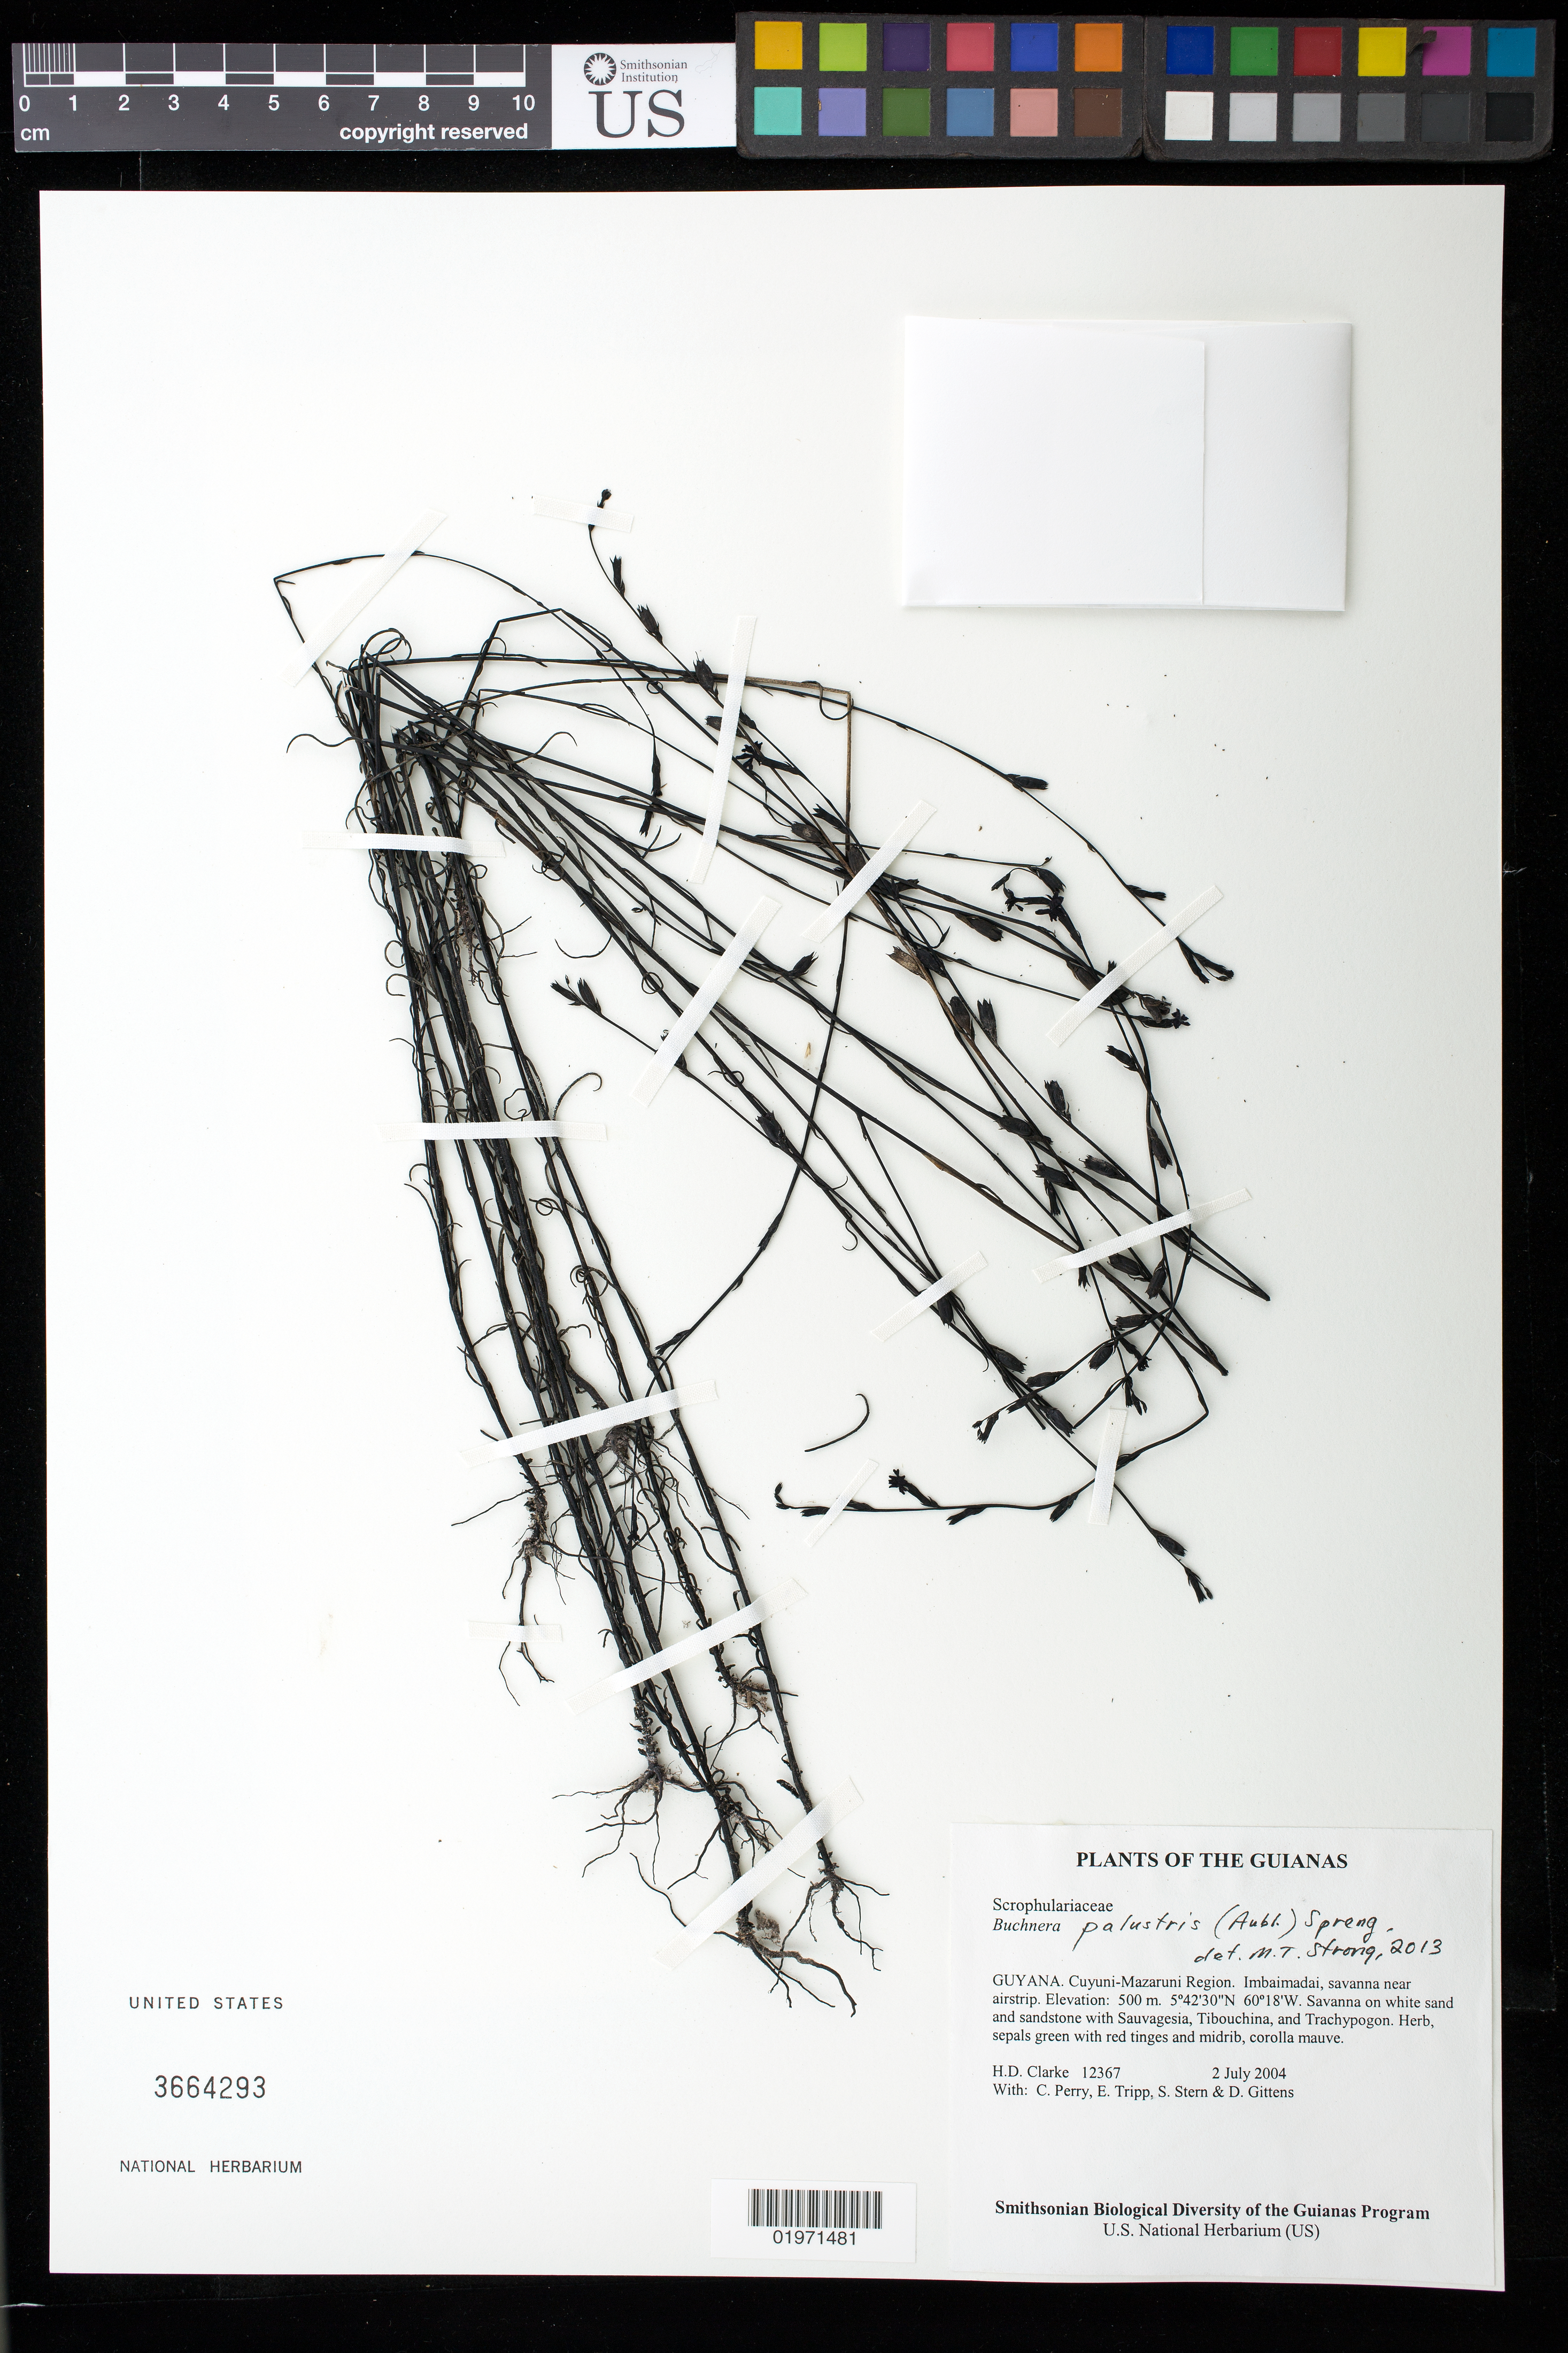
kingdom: Plantae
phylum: Tracheophyta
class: Magnoliopsida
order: Lamiales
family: Orobanchaceae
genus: Buchnera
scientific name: Buchnera palustris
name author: (Aubl.) Spreng.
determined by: Strong, M. T., (US), Smithsonian Institution - National Museum of Natural History (UNITED STATES)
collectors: H. D. Clarke, C. Perry, E. Tripp, S. R. Stern & D. Gittens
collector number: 12367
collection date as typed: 2 July 2004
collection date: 2004-07-02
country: Guyana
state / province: Cuyuni-Mazaruni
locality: Imbaimadai, savanna near airstrip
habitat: Savanna on white sand and sandstone with Sauvagesia, Tibouchina, and Trachypogon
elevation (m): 500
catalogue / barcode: US 3664293